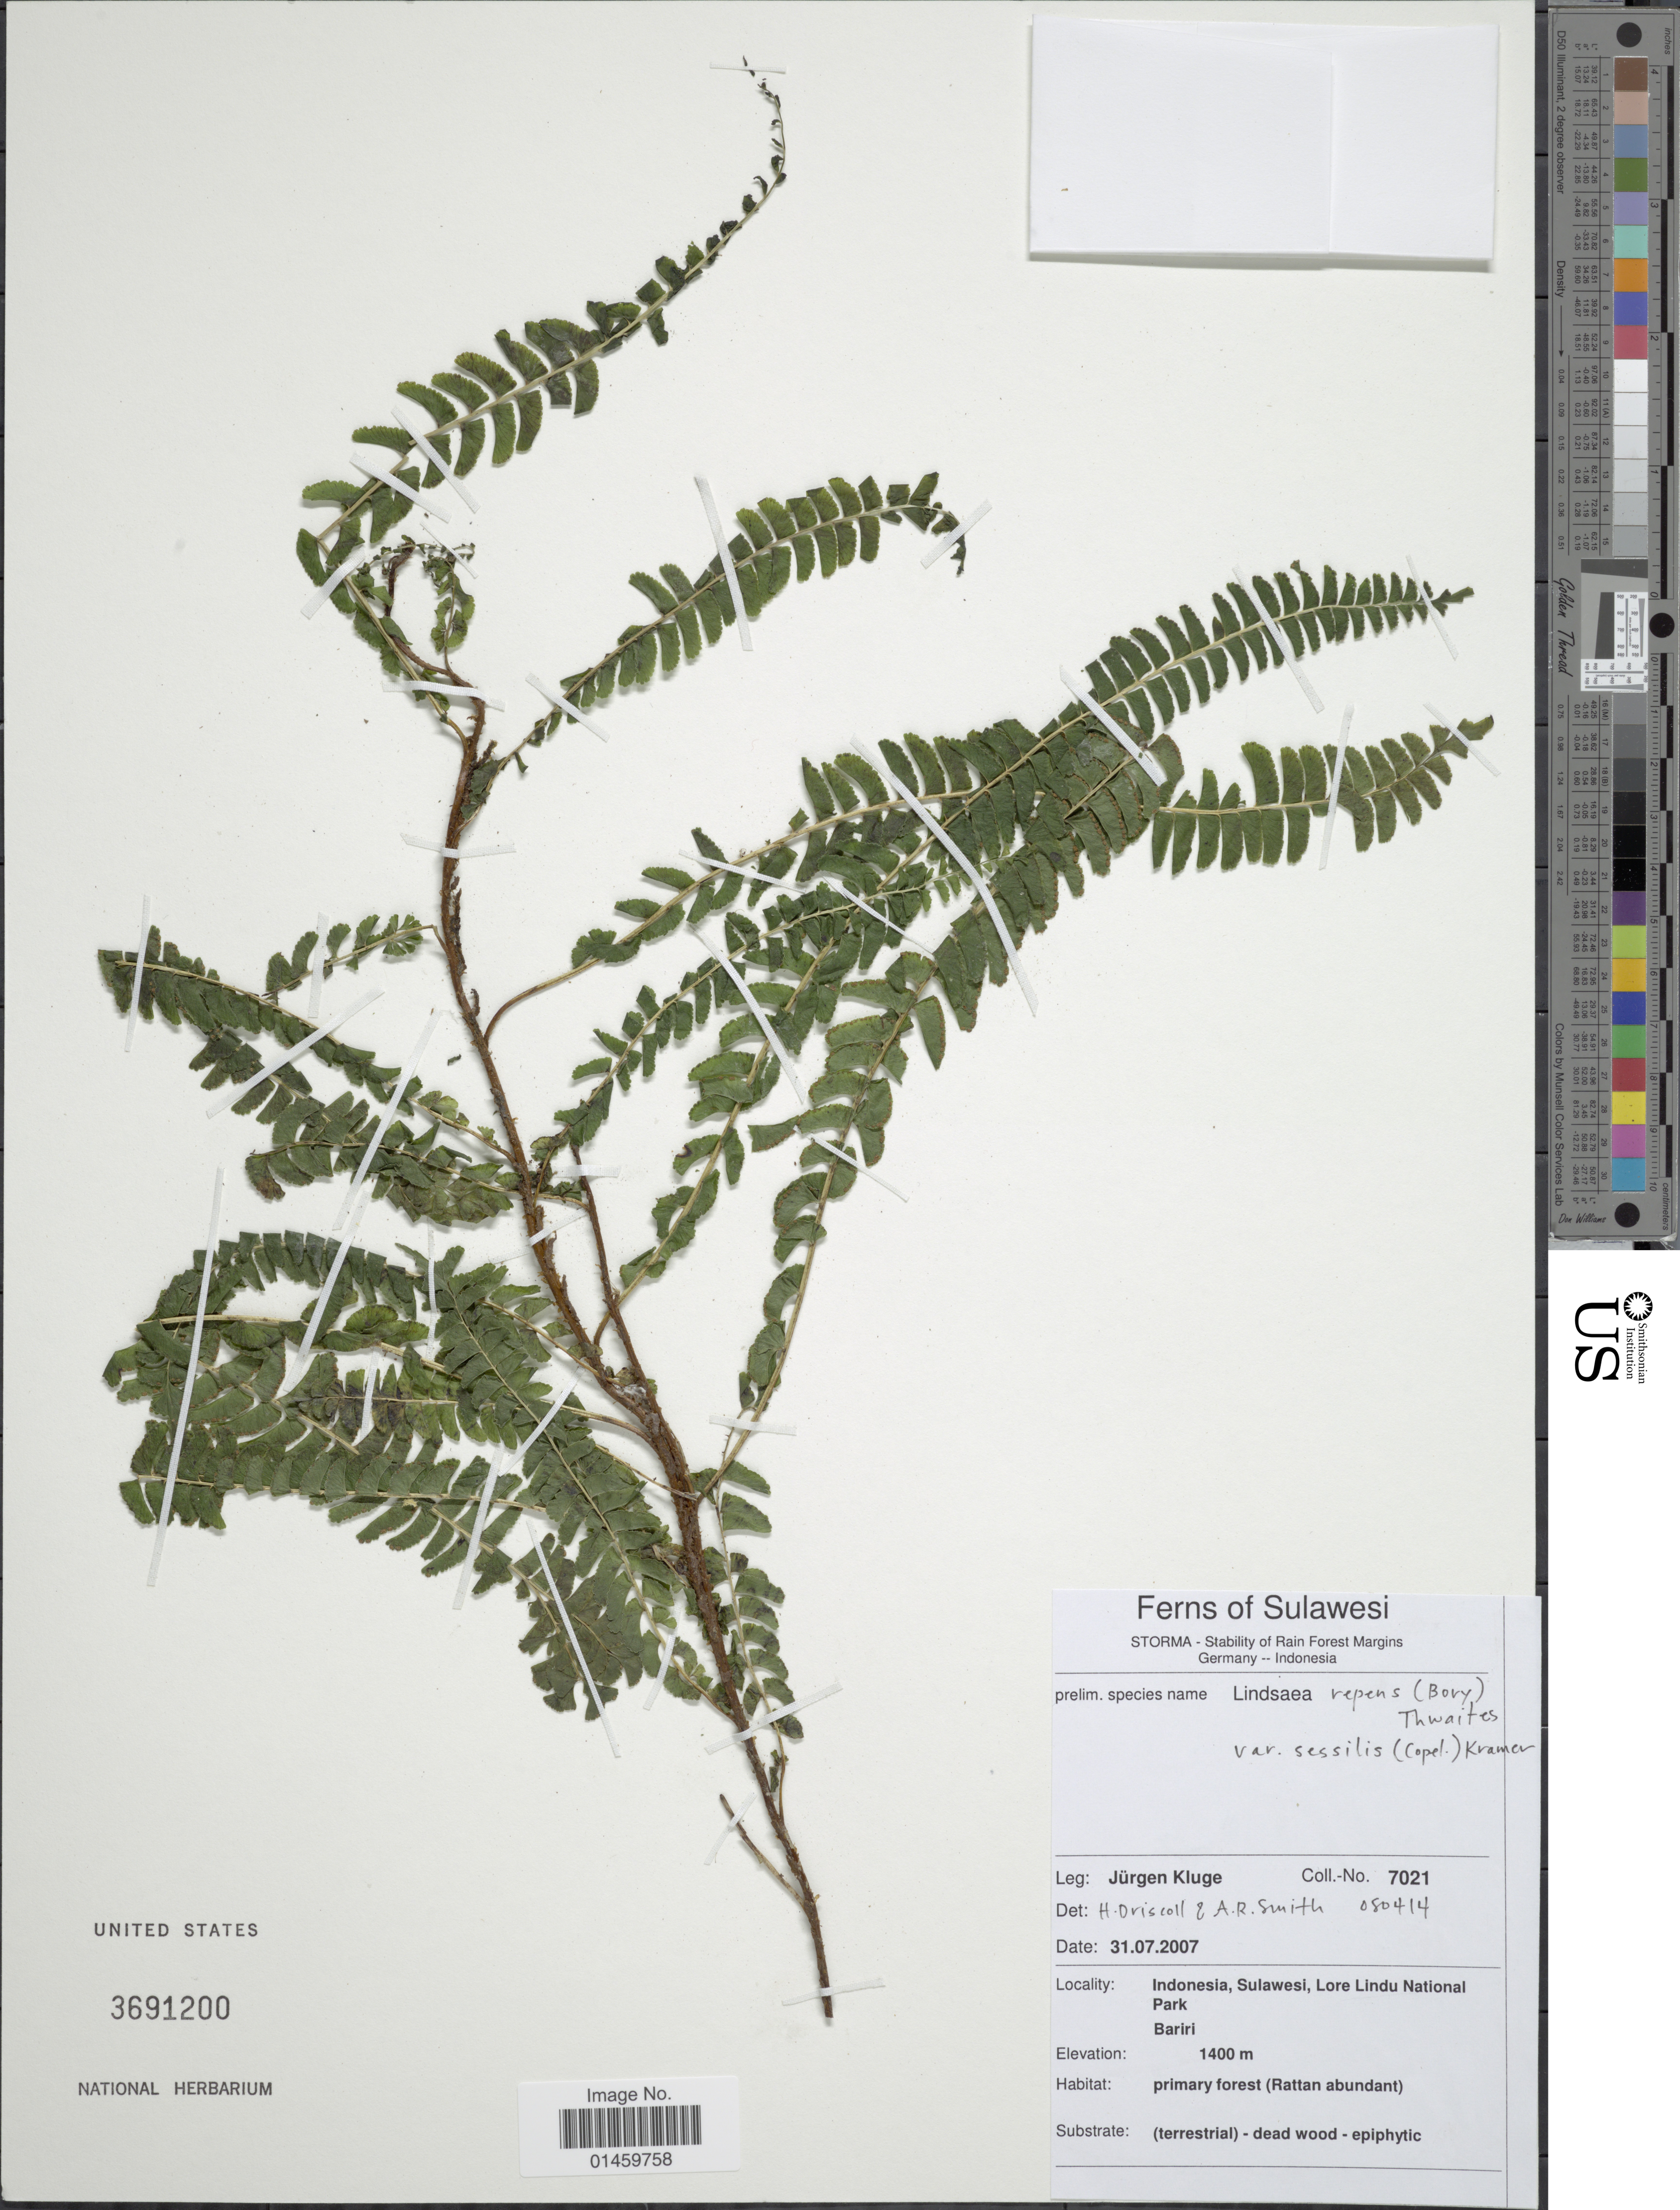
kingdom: Plantae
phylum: Tracheophyta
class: Polypodiopsida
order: Polypodiales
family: Lindsaeaceae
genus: Lindsaea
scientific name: Lindsaea repens var. sessilis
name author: (Copel.) K.U. Kramer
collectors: J. Kluge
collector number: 7021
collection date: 2007-07-31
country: Indonesia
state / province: Sulawesi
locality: Lore Lindu National Park. Bariri.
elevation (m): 1400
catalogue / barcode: US 3691200